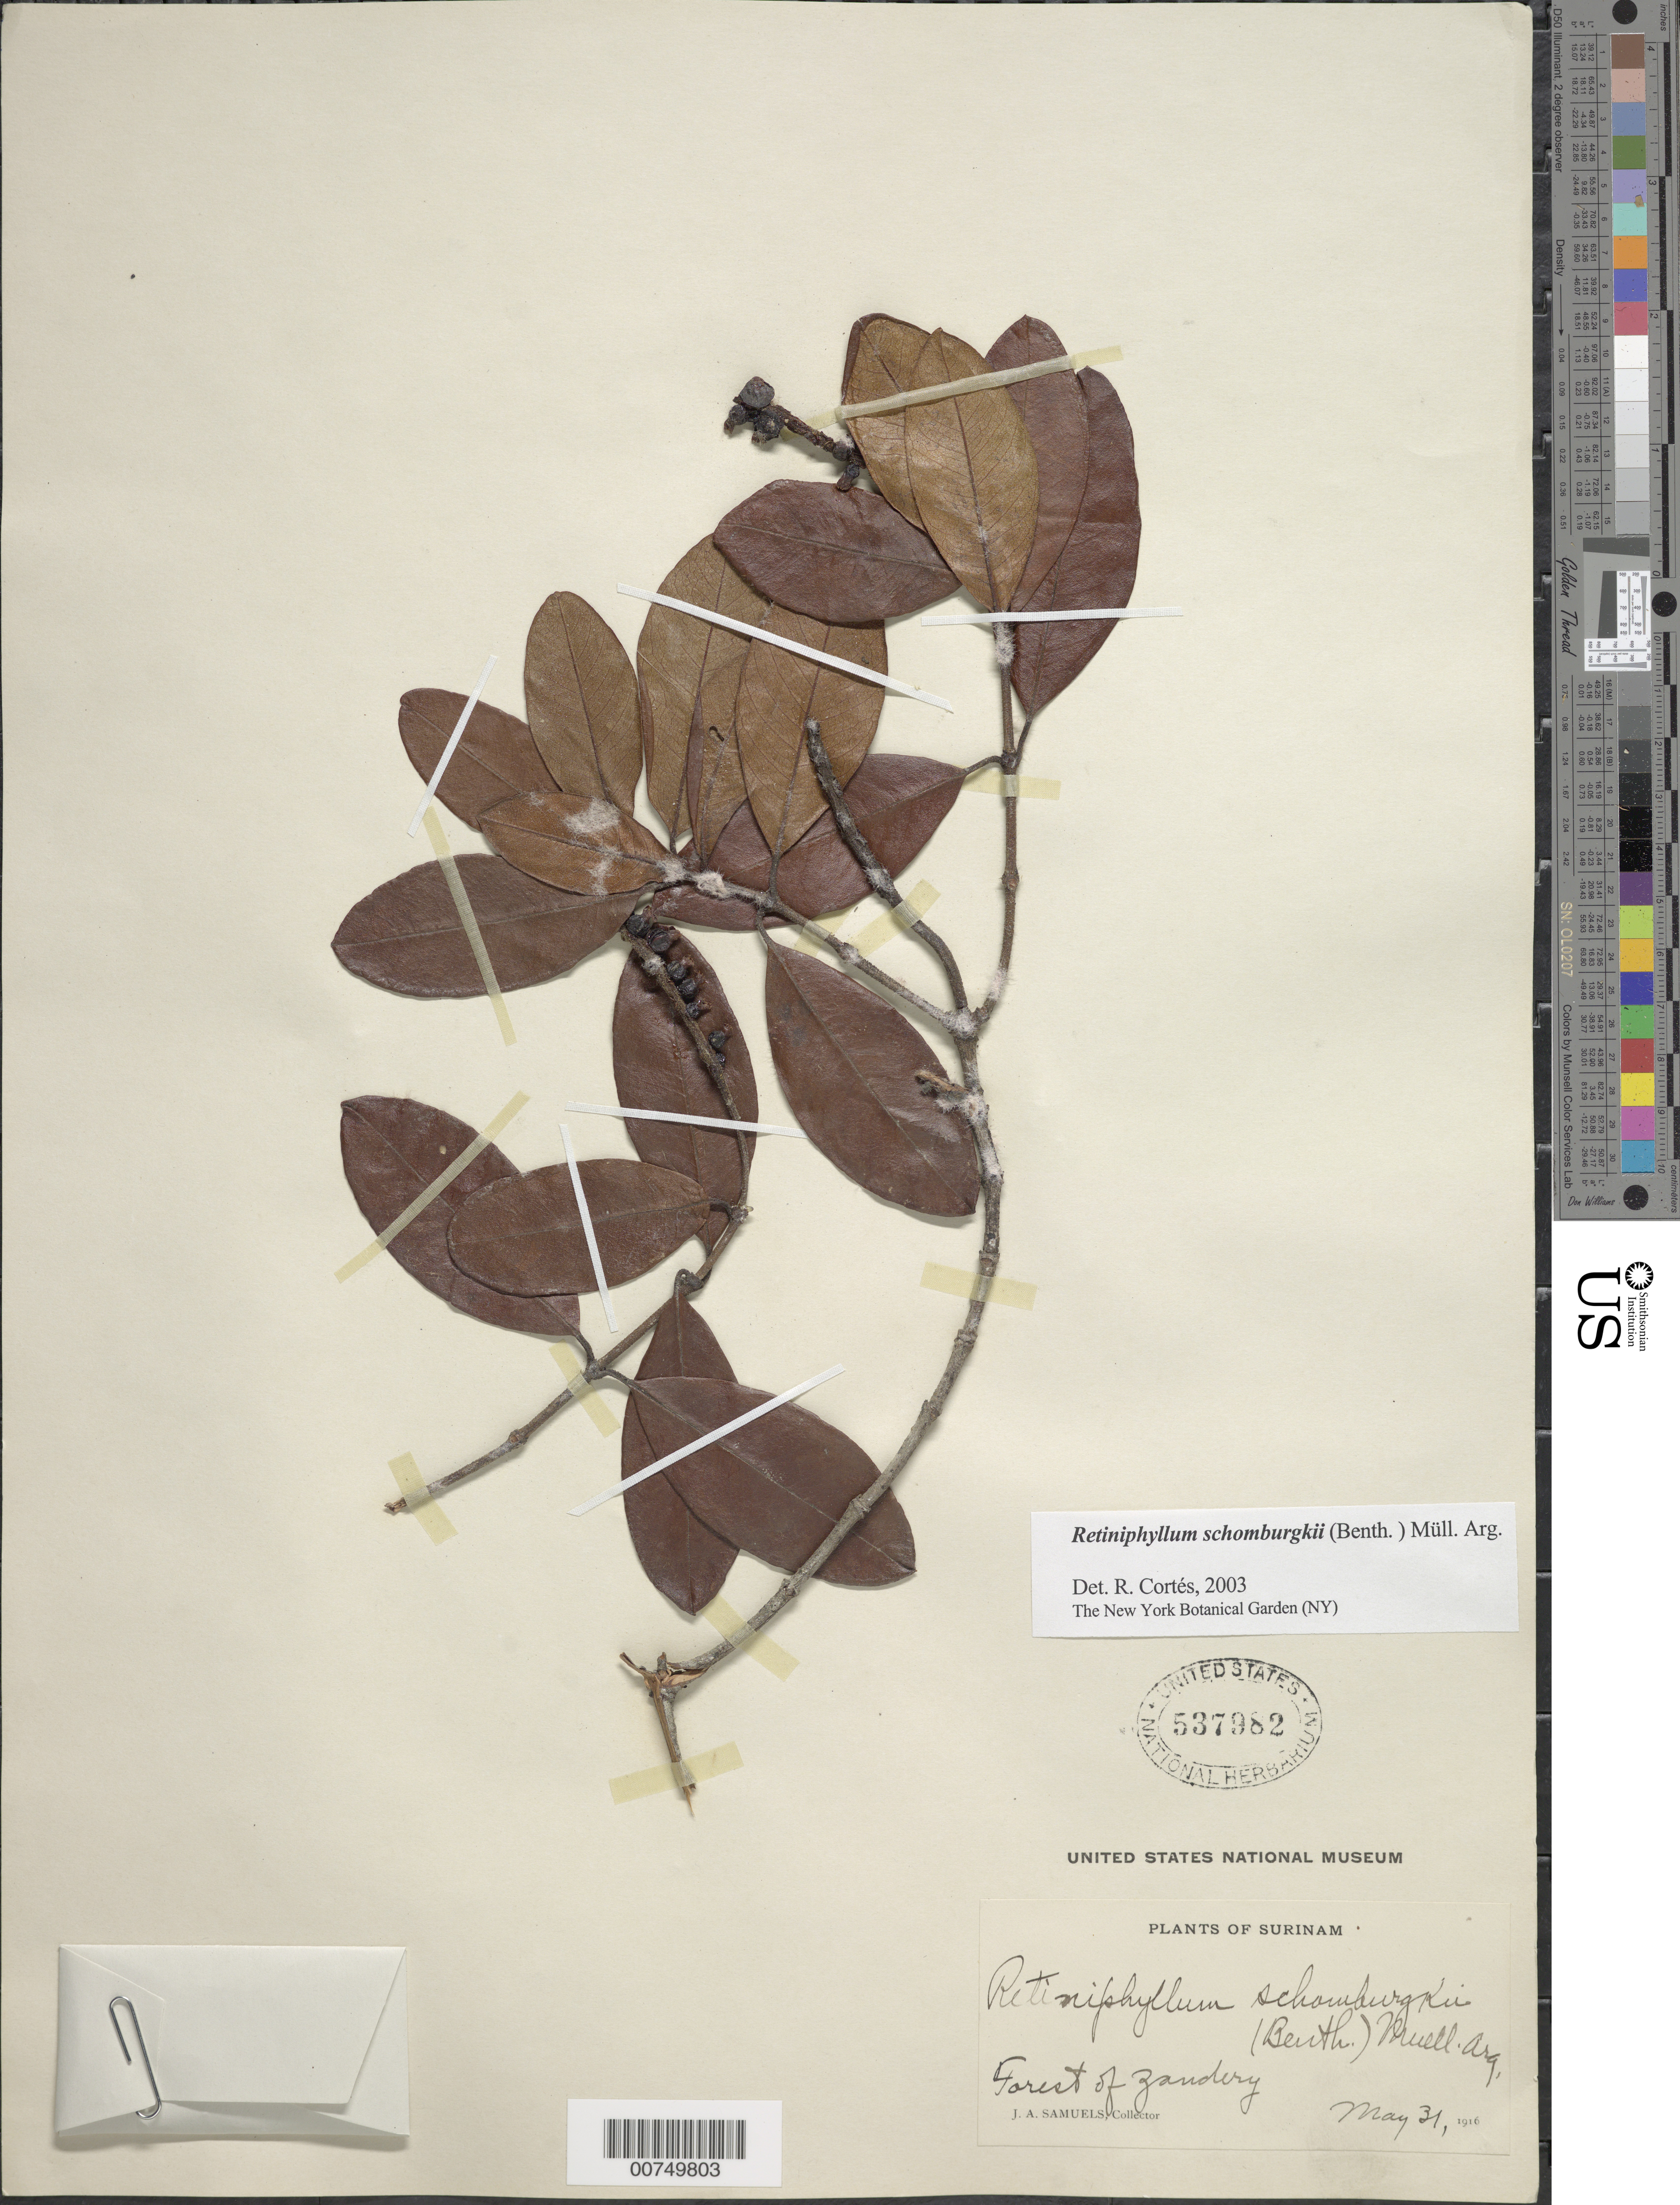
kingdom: Plantae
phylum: Tracheophyta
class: Magnoliopsida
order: Gentianales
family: Rubiaceae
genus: Retiniphyllum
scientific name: Retiniphyllum schomburgkii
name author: (Benth.) Müll. Arg.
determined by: Cortes R., G.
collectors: J. A. Samuels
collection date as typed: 31-May-16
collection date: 1916-05-31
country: Suriname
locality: Forest of Zandery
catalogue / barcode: US 537982